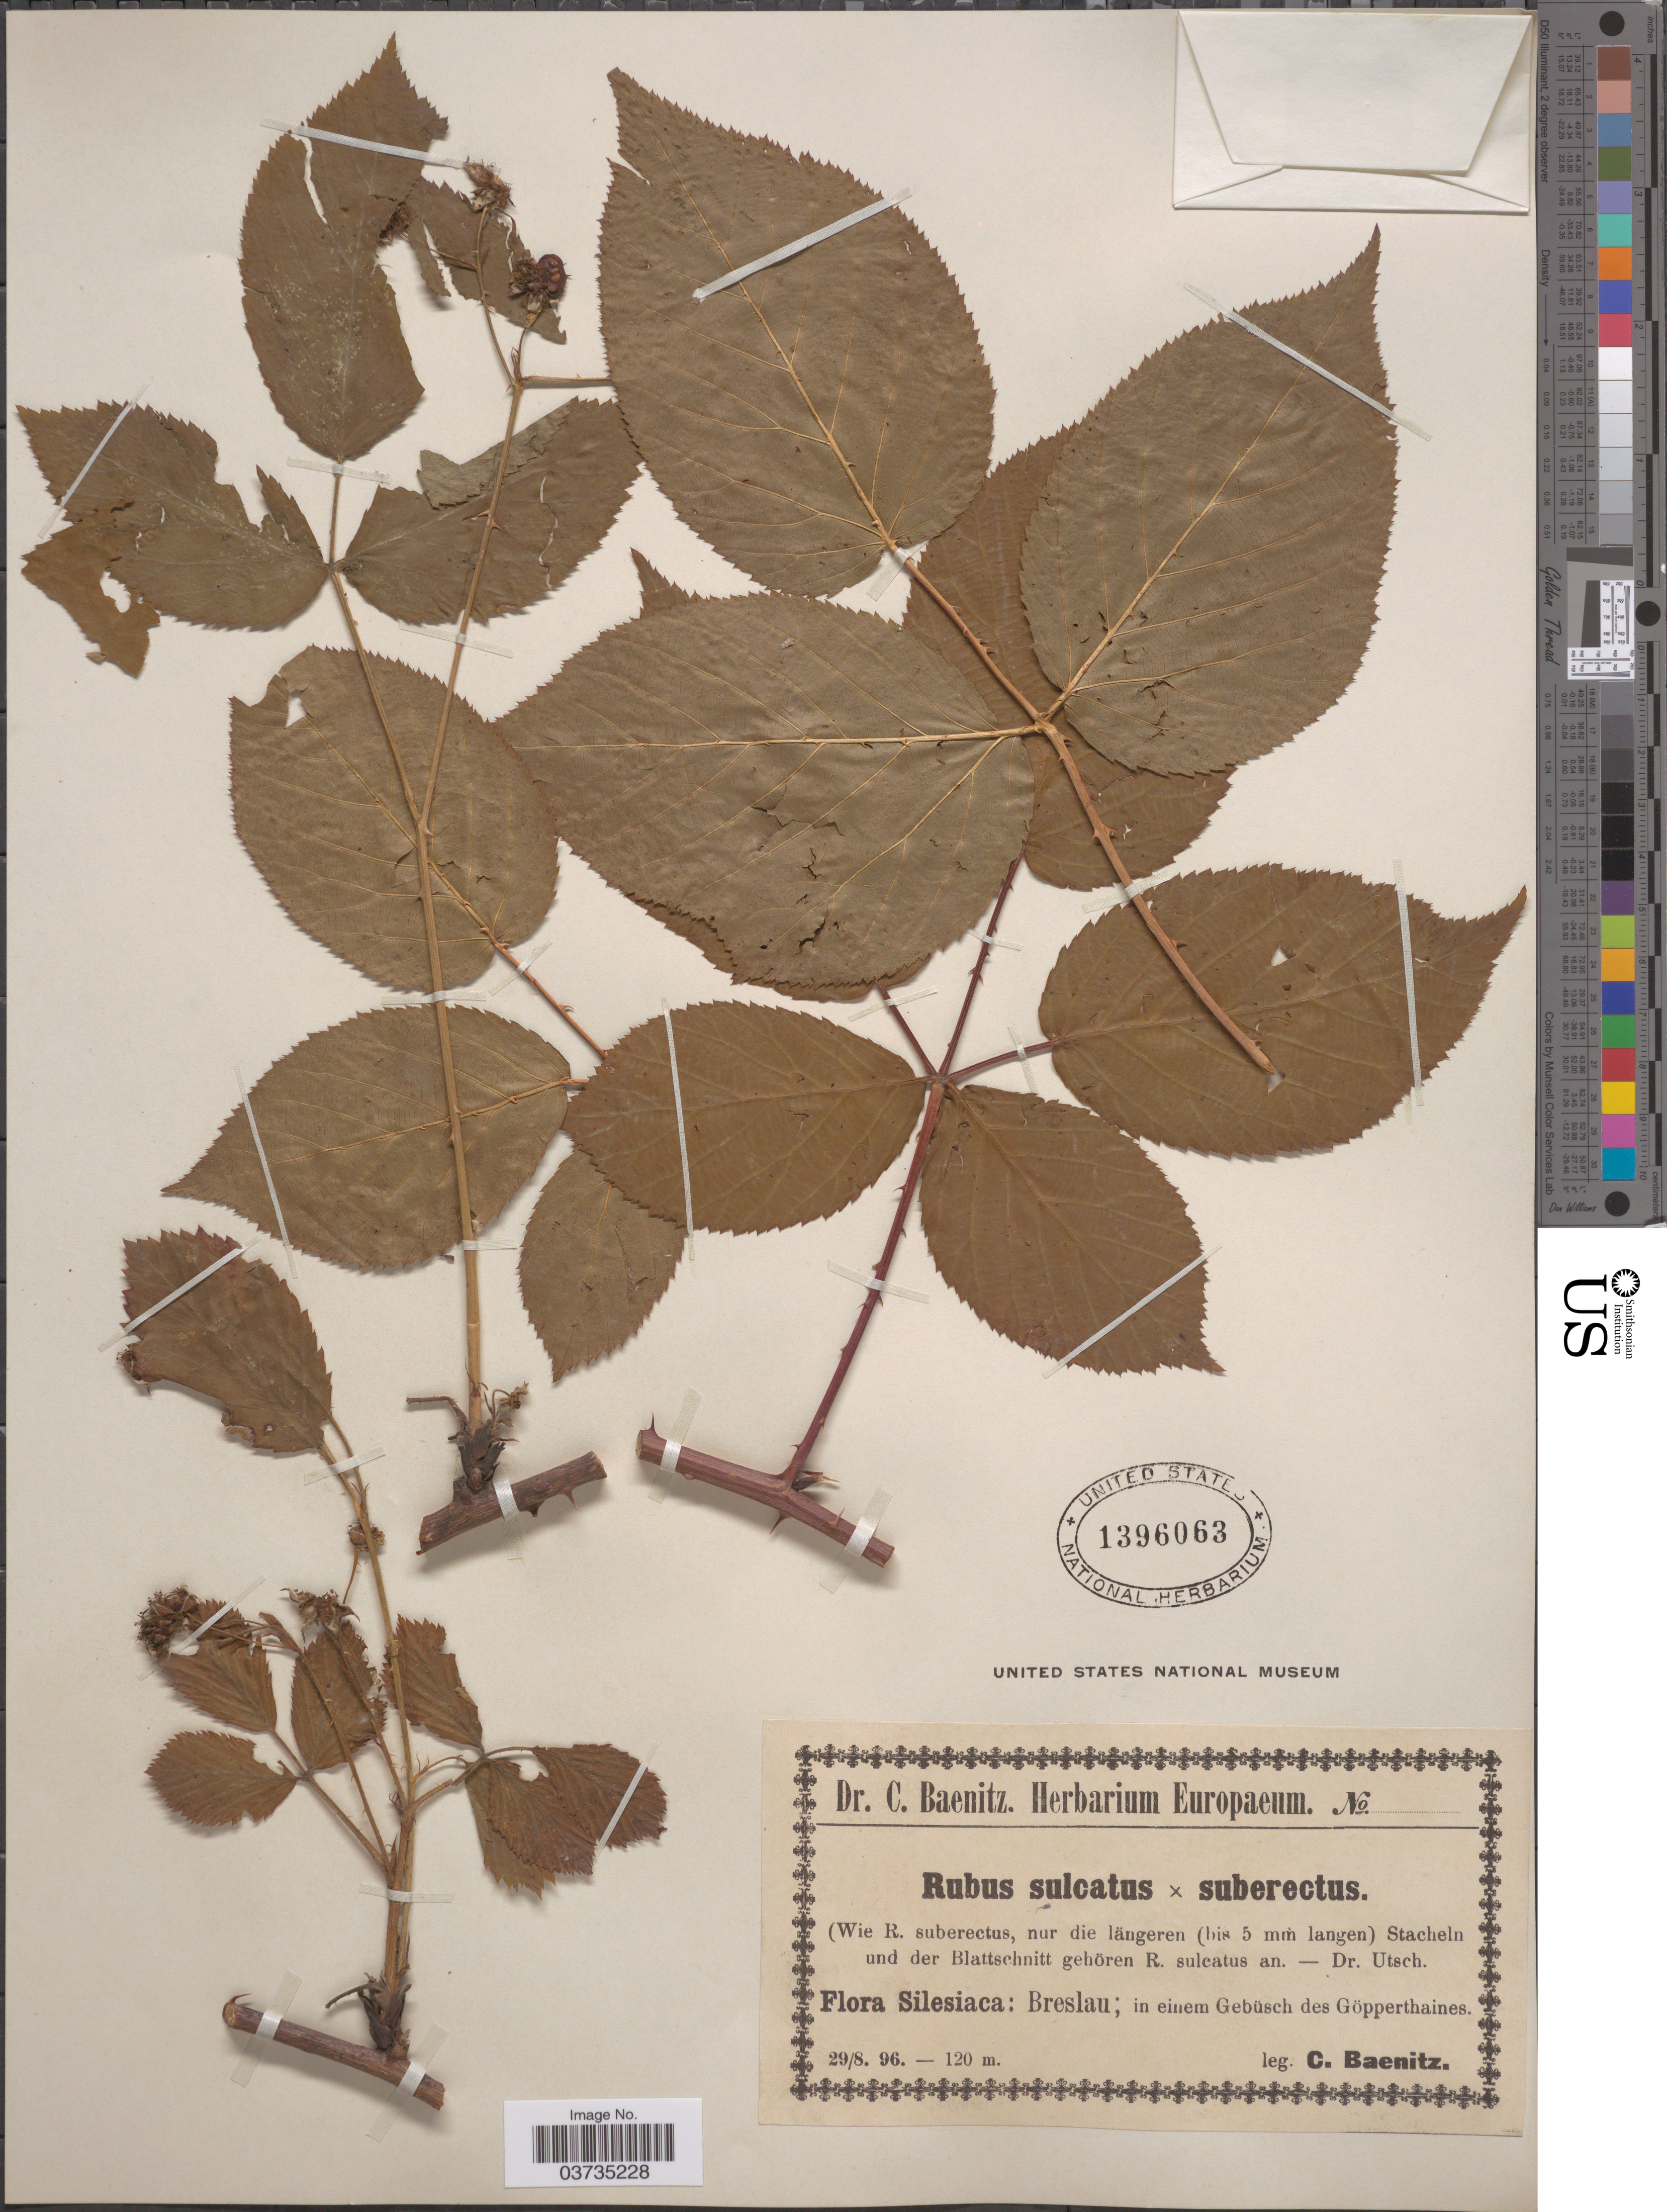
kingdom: Plantae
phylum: Tracheophyta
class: Magnoliopsida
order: Rosales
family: Rosaceae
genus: Rubus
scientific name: Rubus sulcatus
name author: Vest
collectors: C. G. Baenitz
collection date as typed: Transcribed d/m/y: 29/8/96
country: Poland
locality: Silesiaca: Breslau; in einem Gebüsch des Göpperthaines.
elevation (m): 120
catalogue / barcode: US 1396063